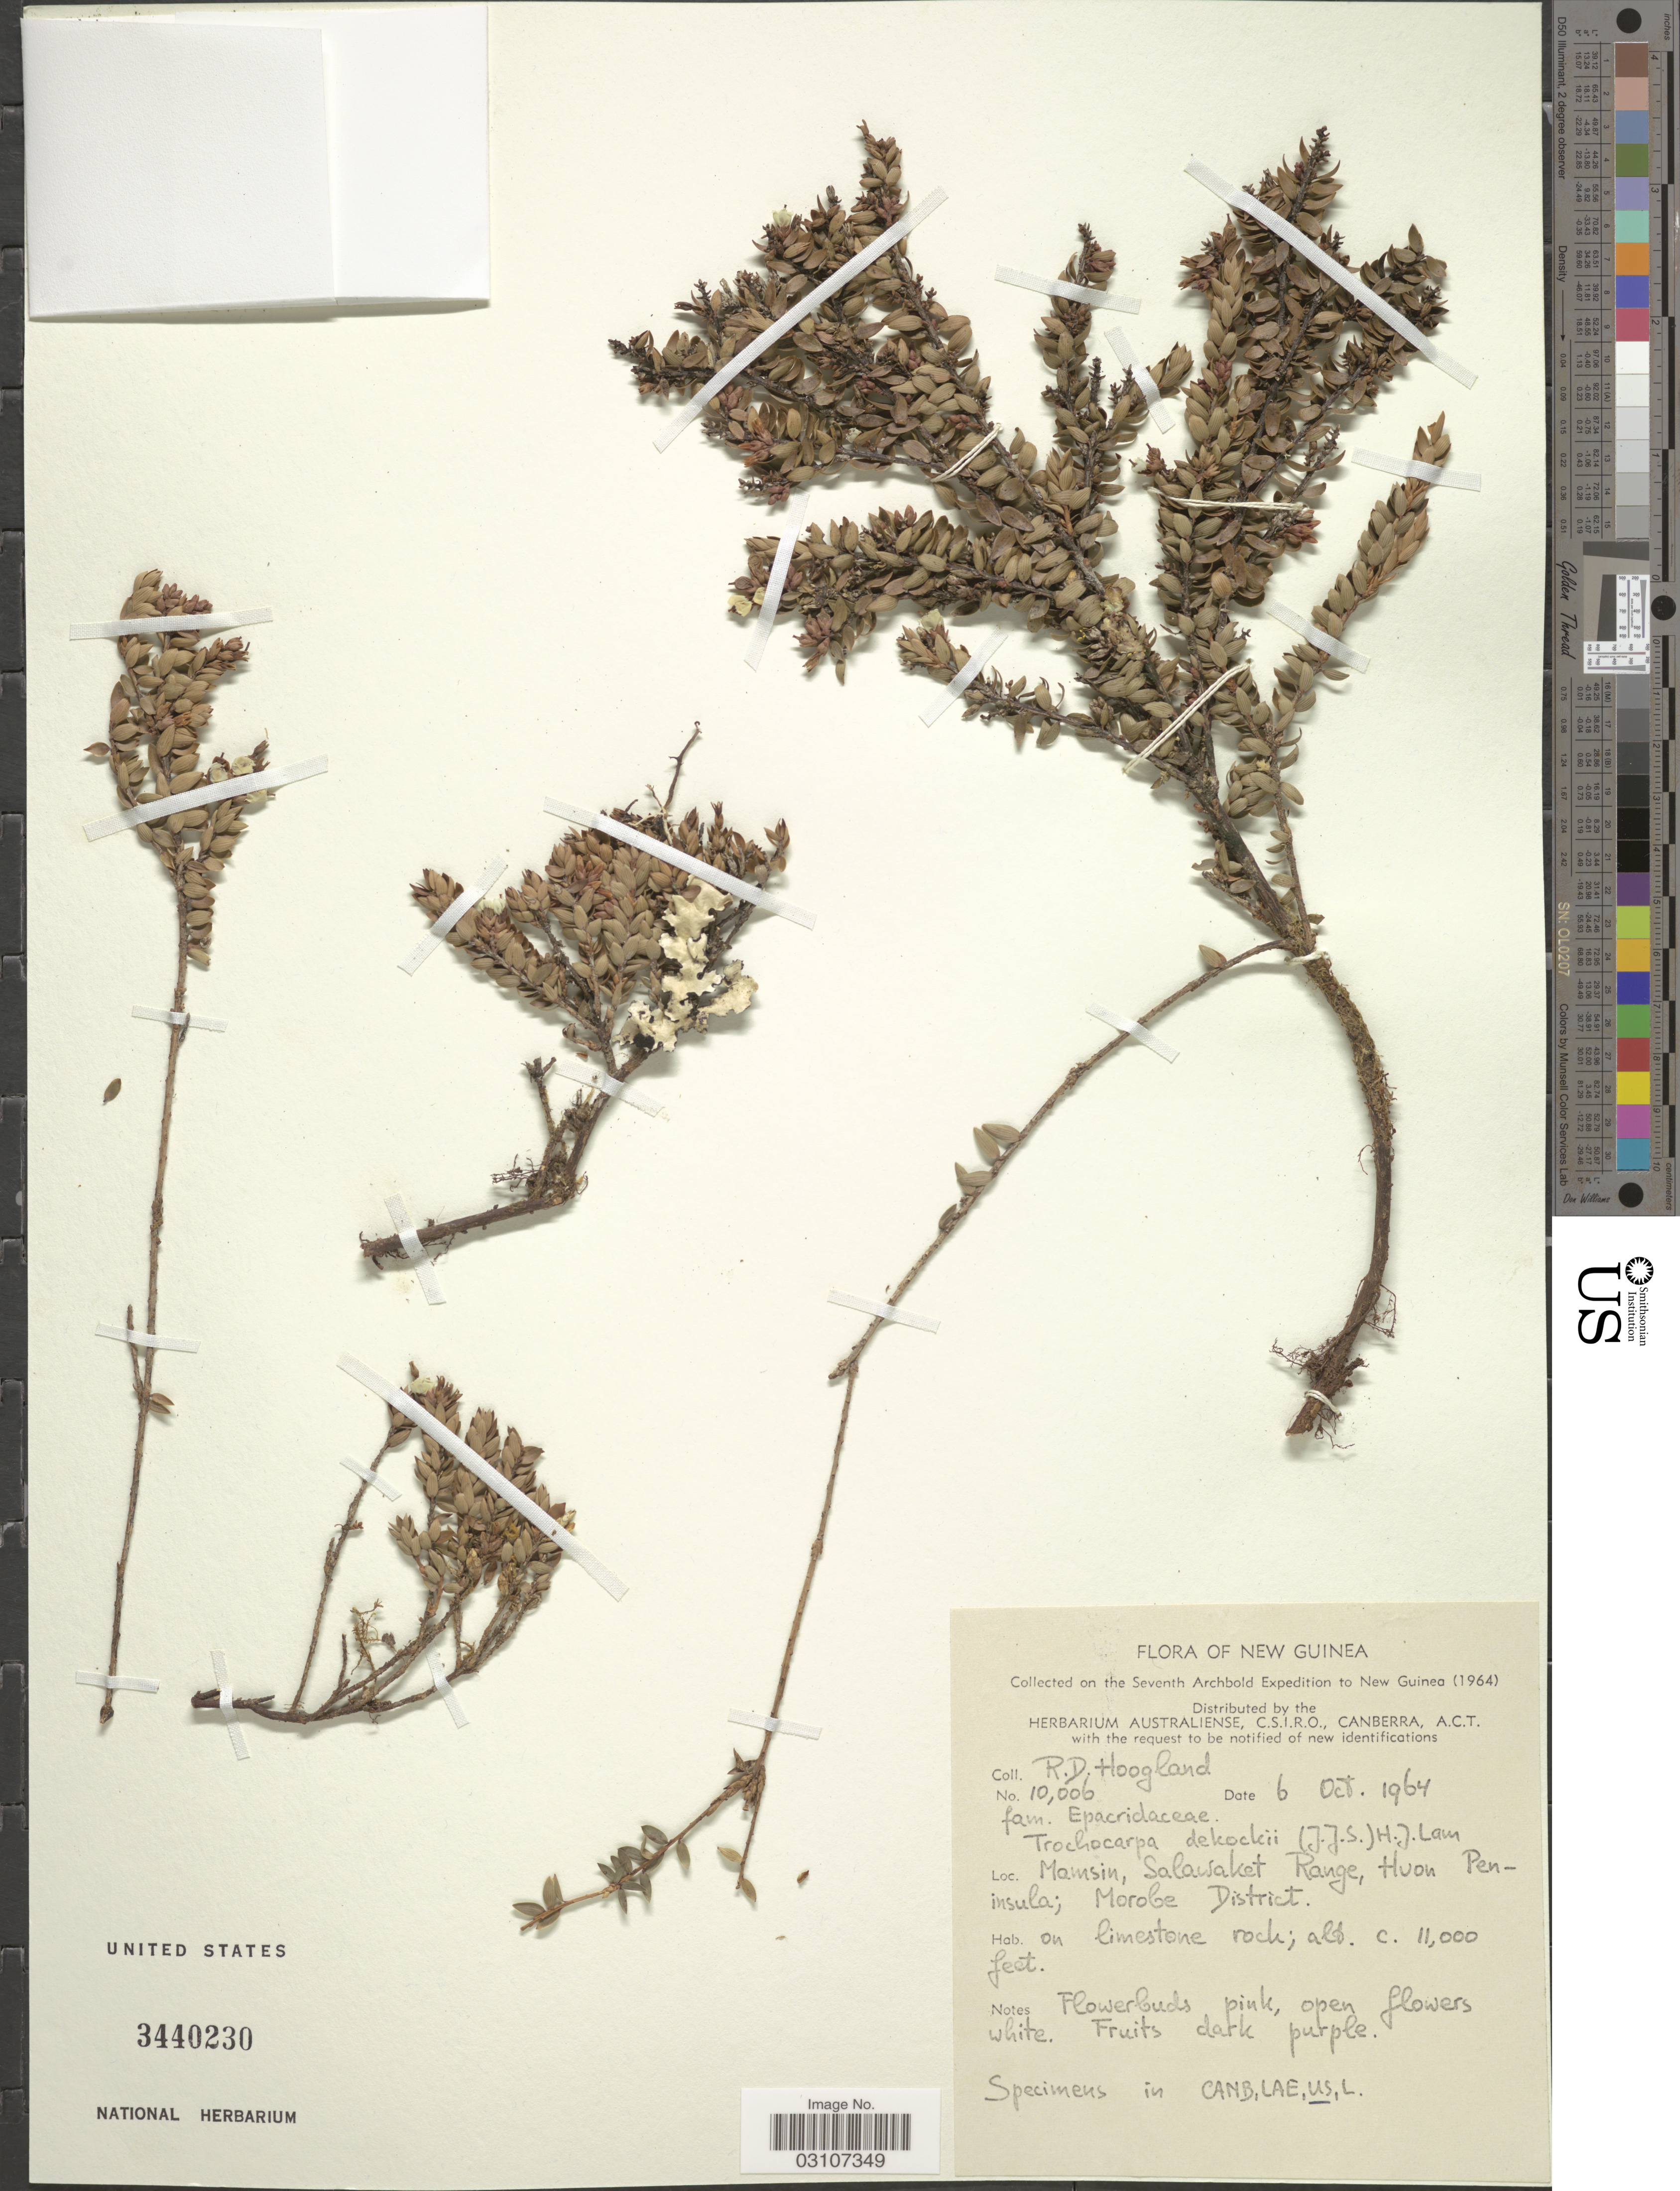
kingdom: Plantae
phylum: Tracheophyta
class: Magnoliopsida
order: Ericales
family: Ericaceae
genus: Trochocarpa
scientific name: Trochocarpa dekockii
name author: (J.J. Sm.) H.J. Lam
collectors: R. D. Hoogland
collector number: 10006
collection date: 1964-10-06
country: Papua New Guinea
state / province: Morobe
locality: New Guinea. Mamsin, Salawaket Range, Huon Peninsula; Morobe District.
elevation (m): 3353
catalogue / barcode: US 3440230